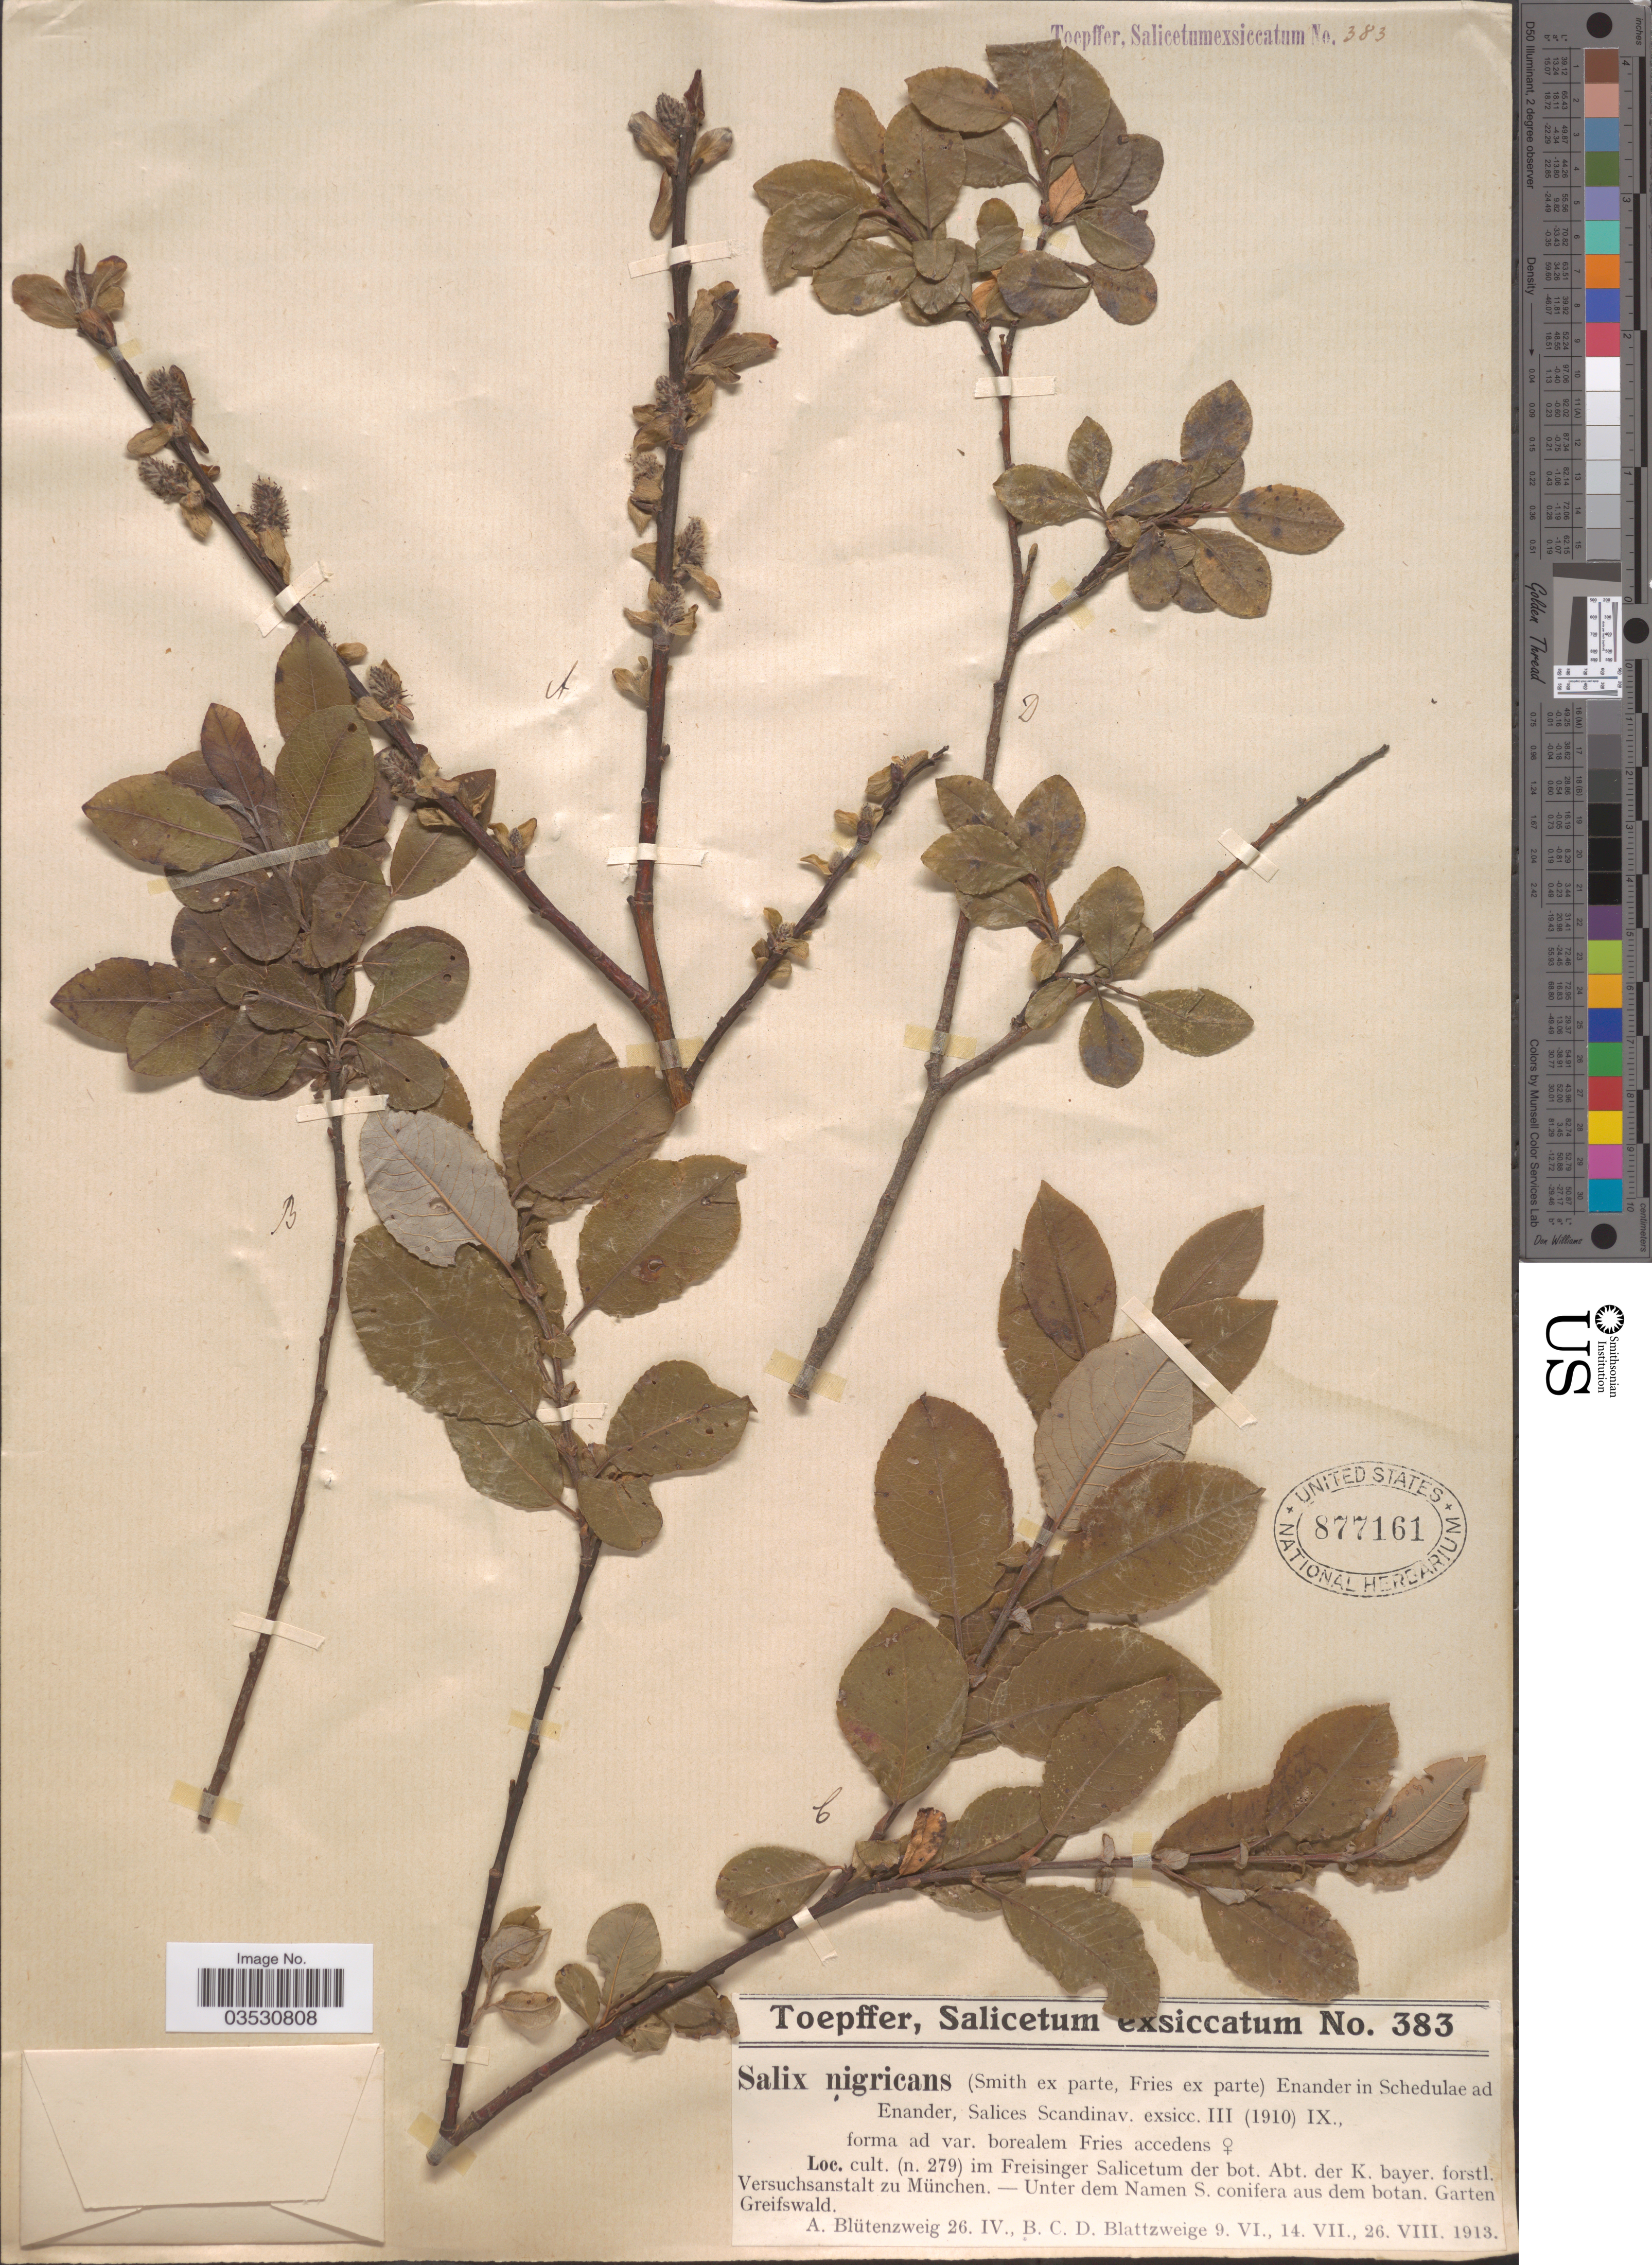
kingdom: Plantae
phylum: Tracheophyta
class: Magnoliopsida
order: Malpighiales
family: Salicaceae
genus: Salix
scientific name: Salix nigricans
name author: Sm.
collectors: A. Toepffer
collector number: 383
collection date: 1913-06-09/1913-08-26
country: Germany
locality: Im Freisinger Salicetum der bot. Abt. der K. bayer. forstl. Versuchsanstalt zu München.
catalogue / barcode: US 877161